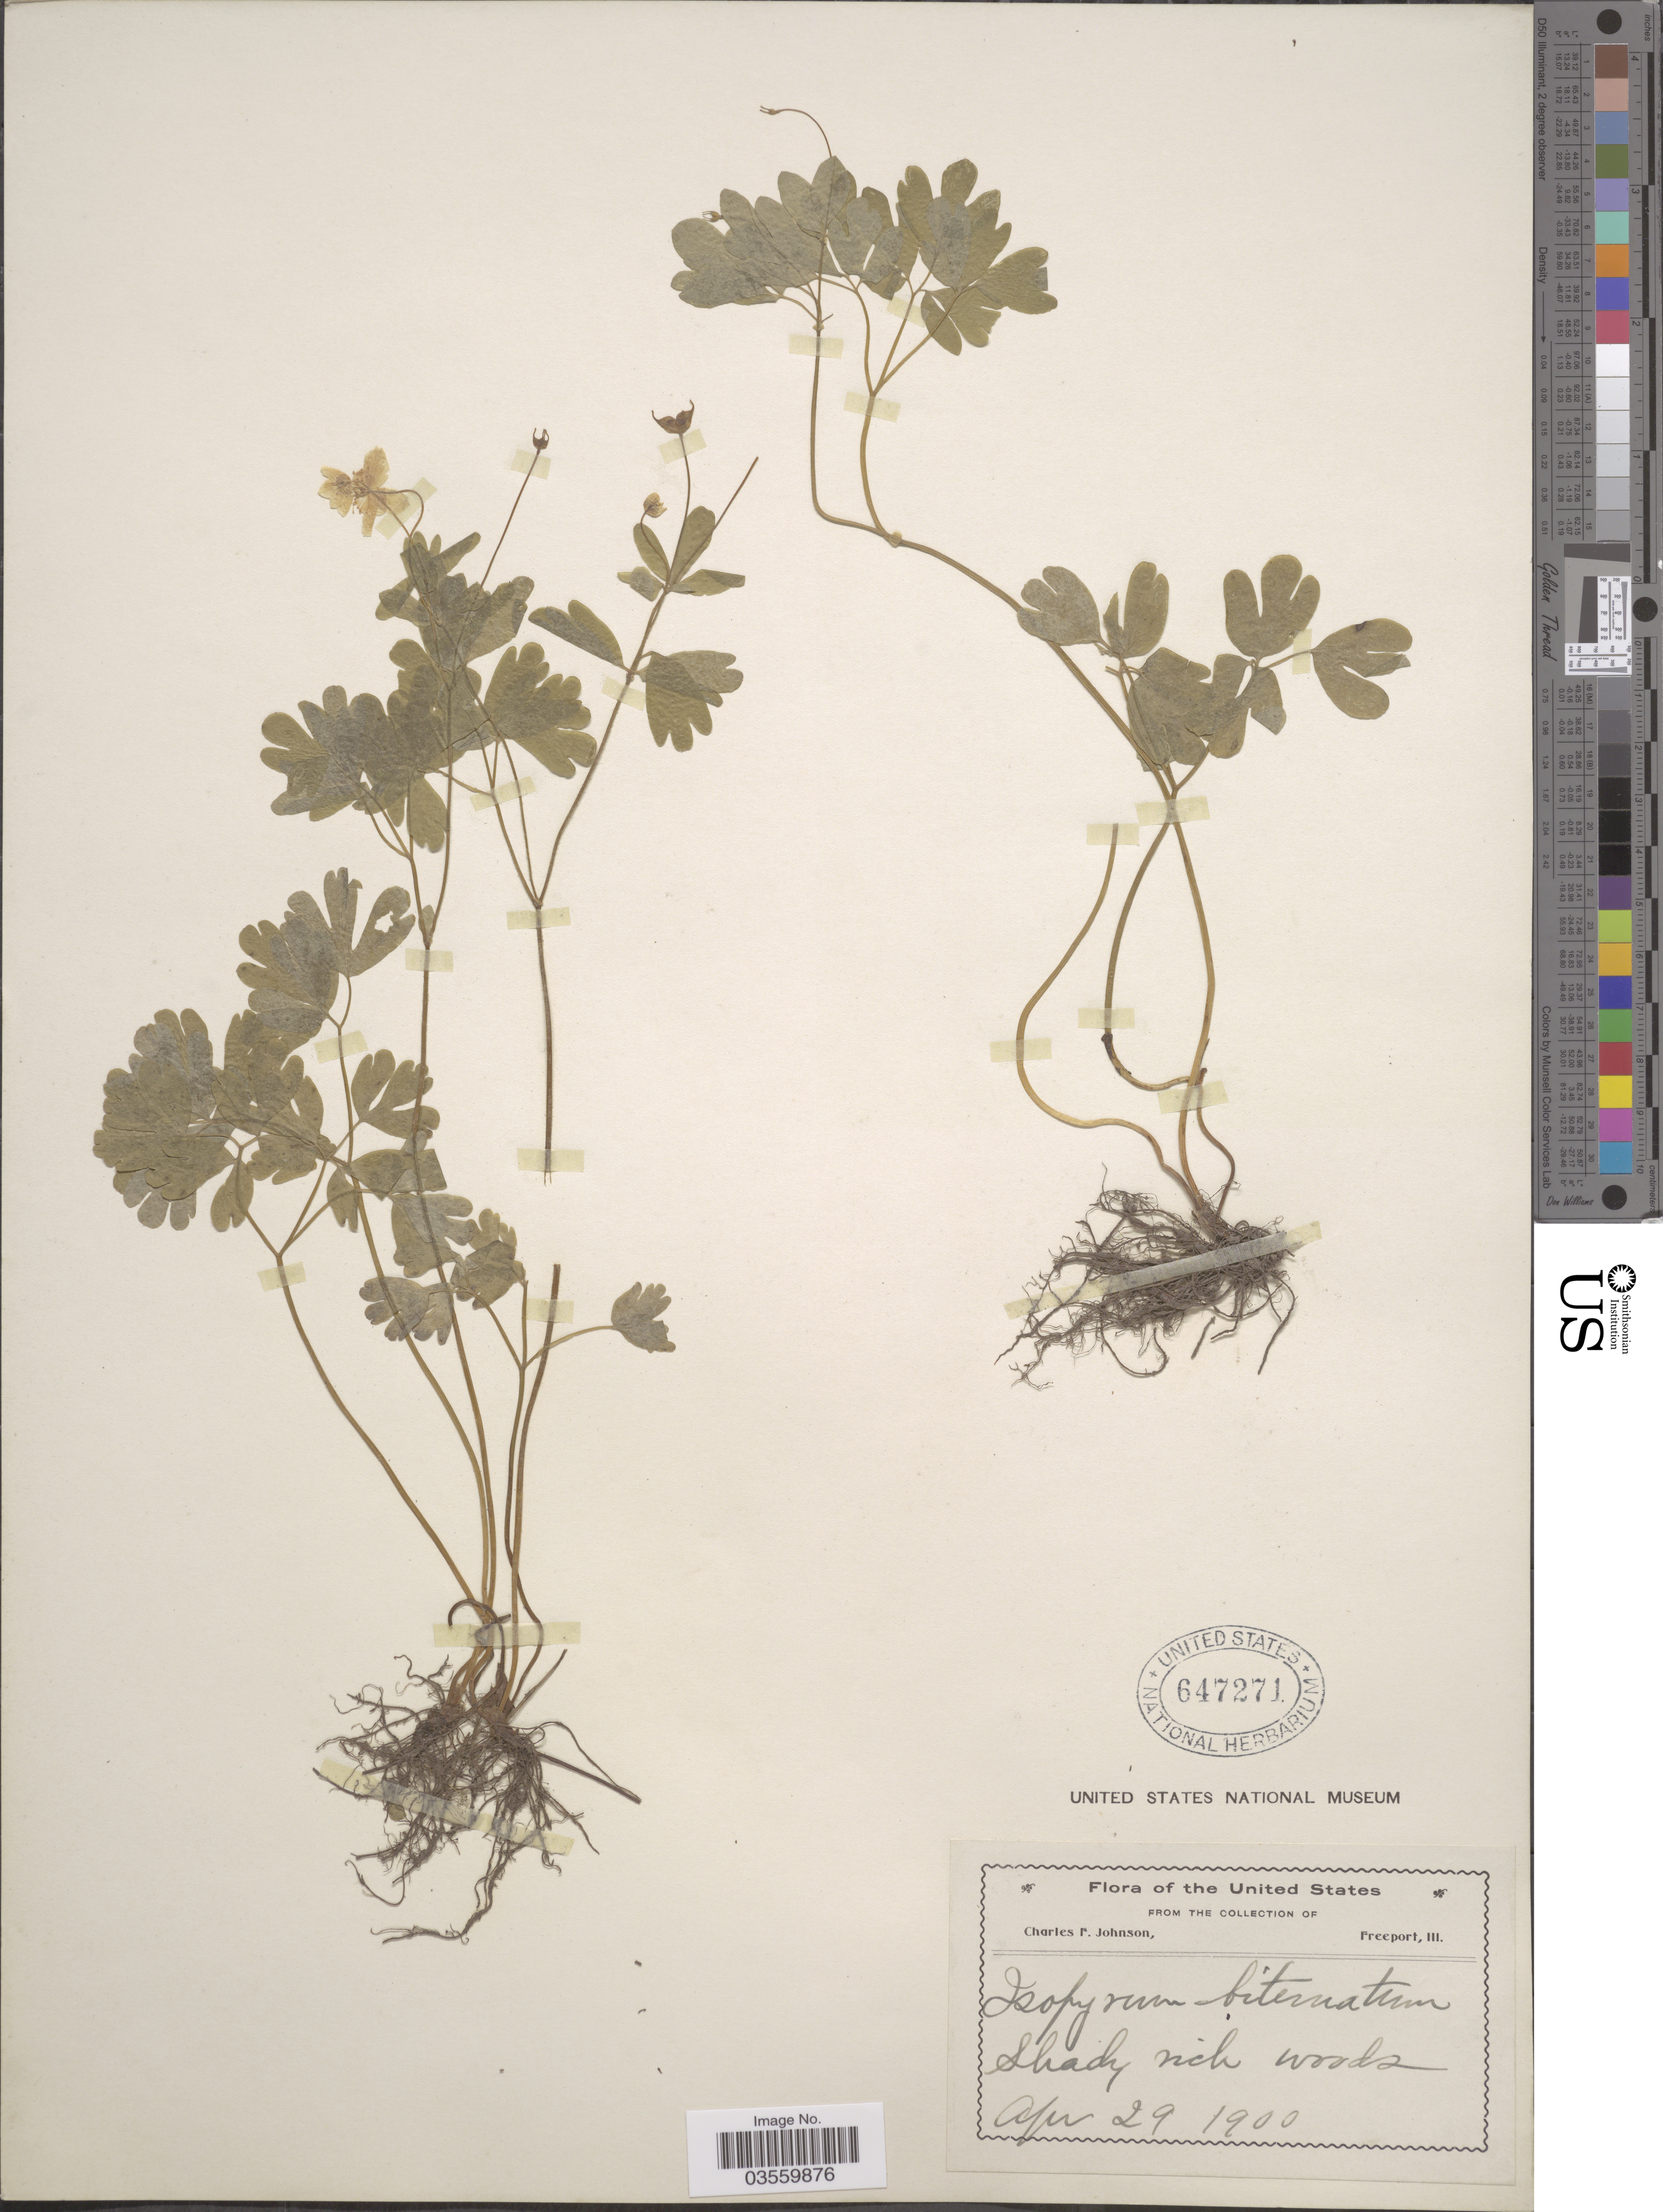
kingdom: Plantae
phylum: Tracheophyta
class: Magnoliopsida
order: Ranunculales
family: Ranunculaceae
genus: Enemion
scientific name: Enemion biternatum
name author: (Torr. & A. Gray) Raf.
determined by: Strong, Mark T., (BOT), Smithsonian Institution - National Museum of Natural History (UNITED STATES)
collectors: C. F. Johnson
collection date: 1900-04-29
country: United States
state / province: Illinois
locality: Freeport.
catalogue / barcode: US 647271